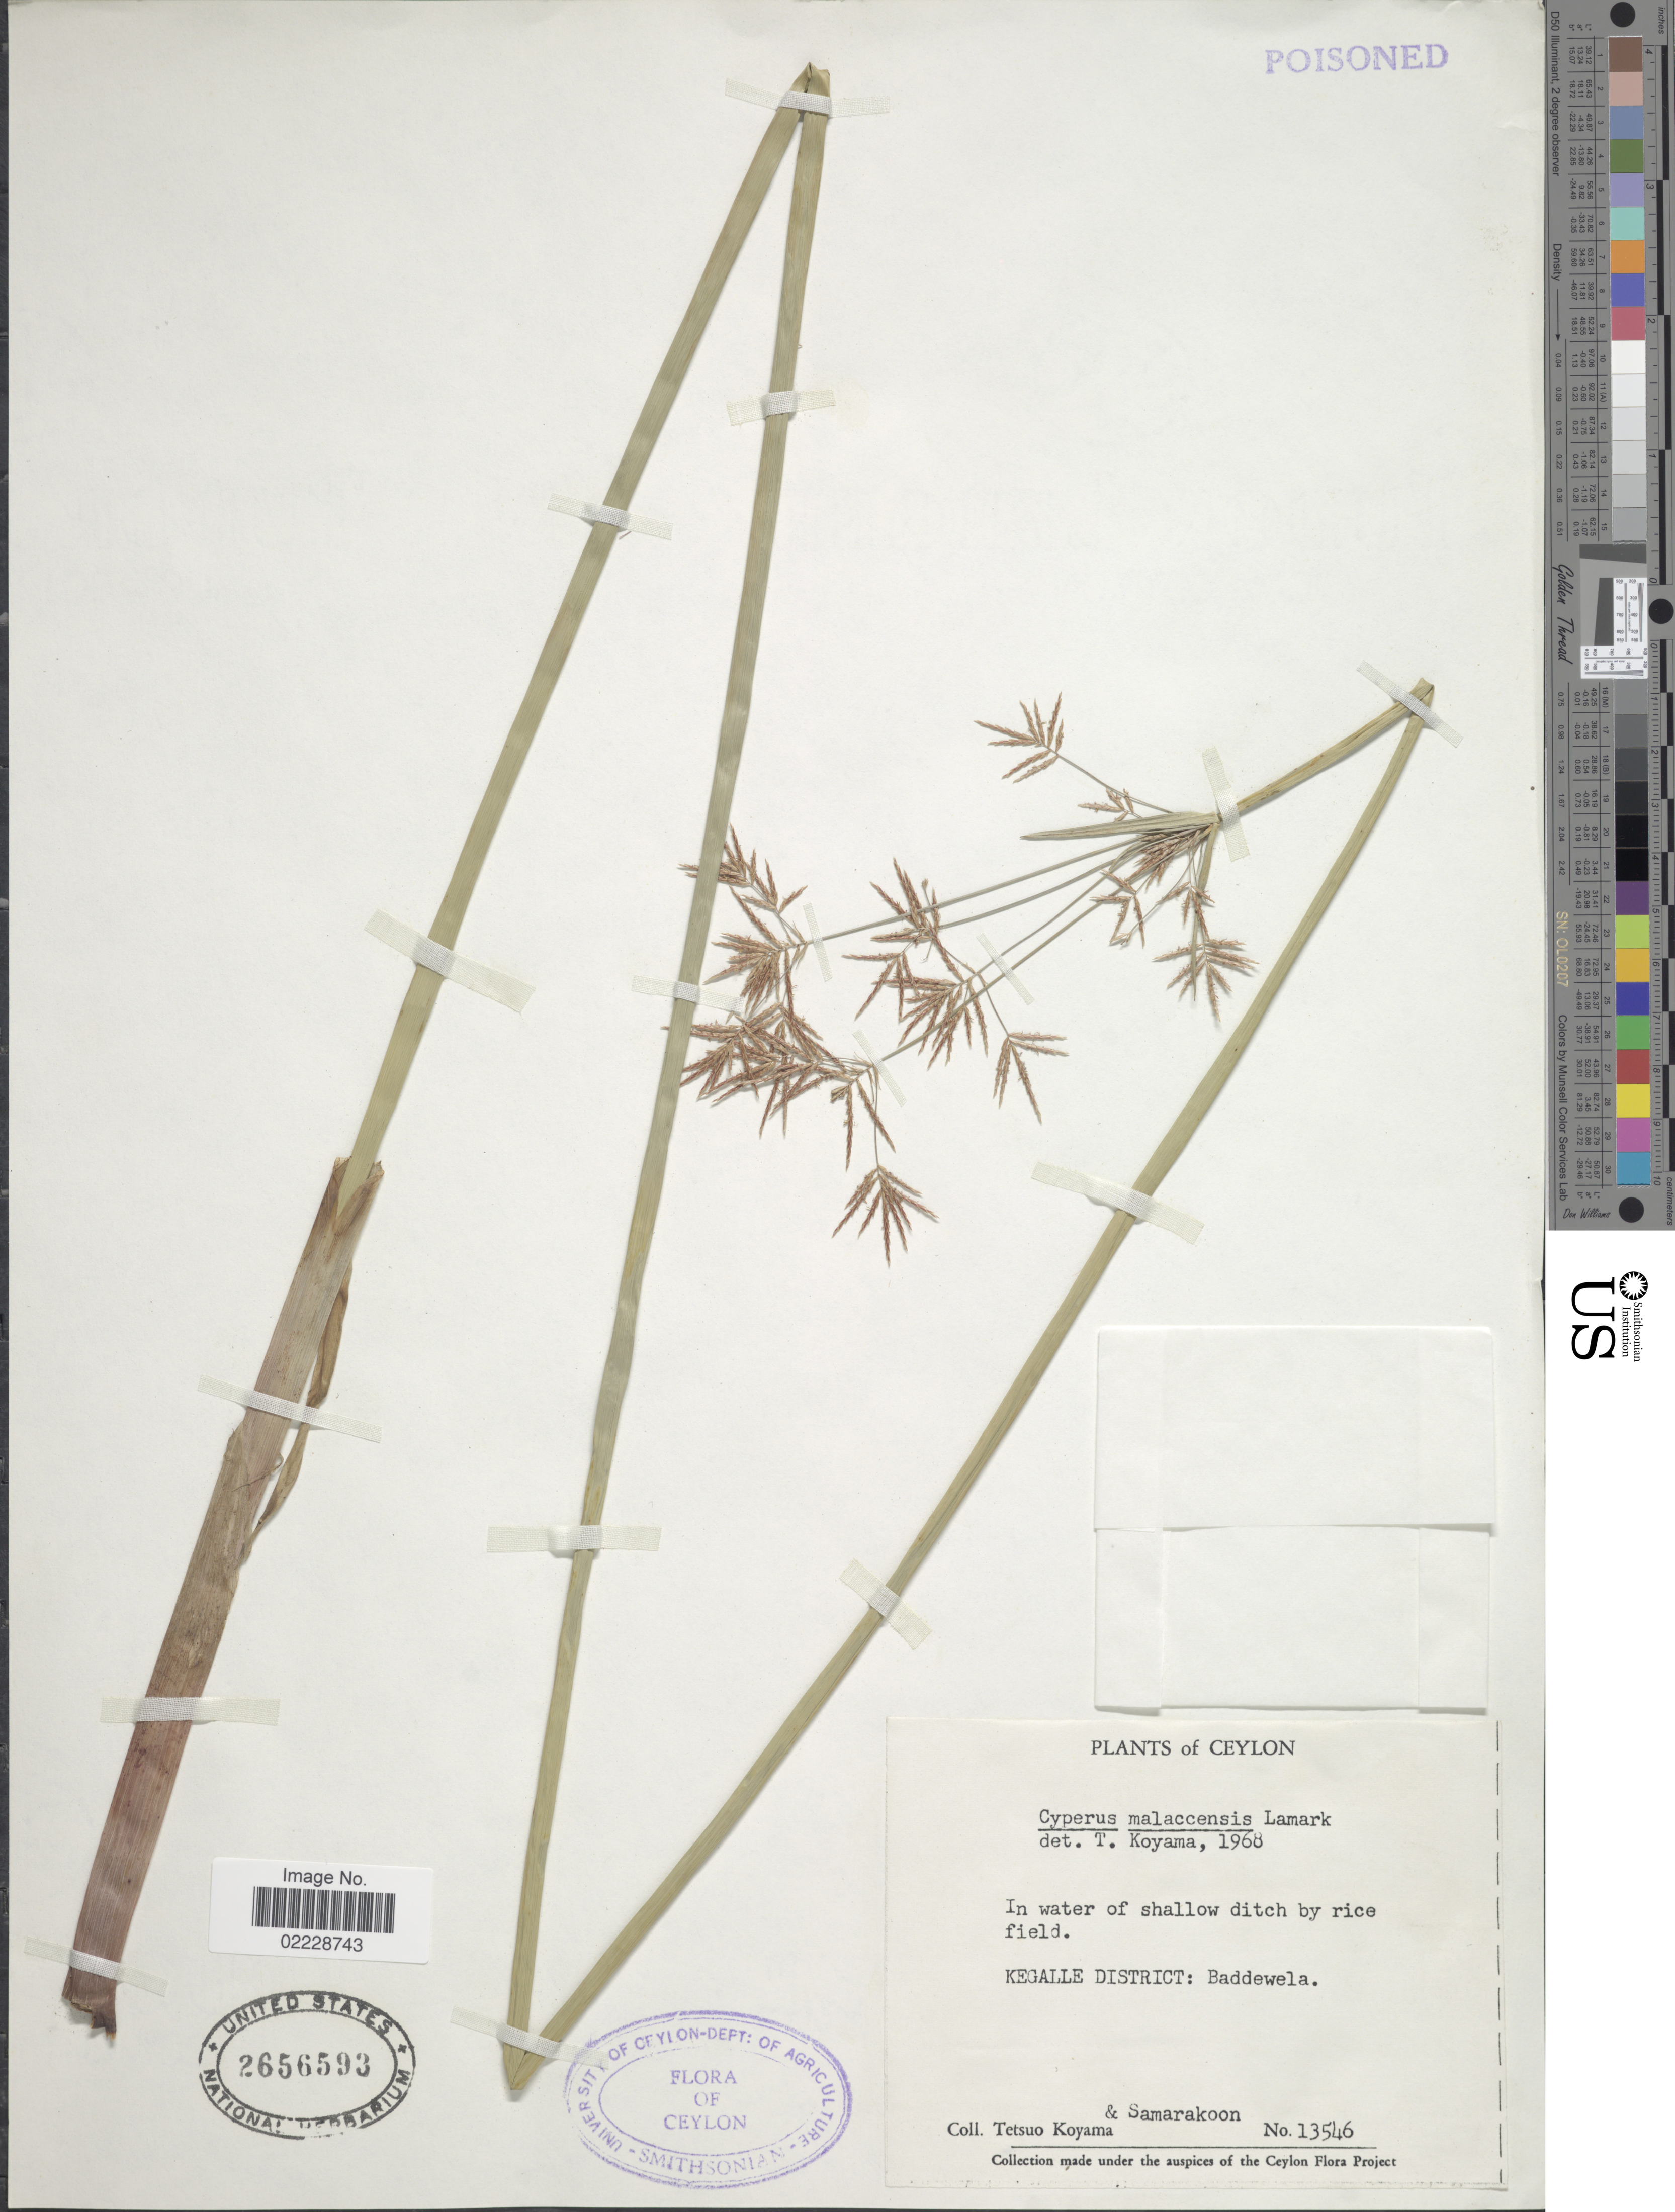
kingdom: Plantae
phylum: Tracheophyta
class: Liliopsida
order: Poales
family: Cyperaceae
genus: Cyperus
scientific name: Cyperus malaccensis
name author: Lam.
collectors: T. Koyama & T. Samarakoon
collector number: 13546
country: Sri Lanka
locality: Kegalle District: Baddewela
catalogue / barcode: US 2656593